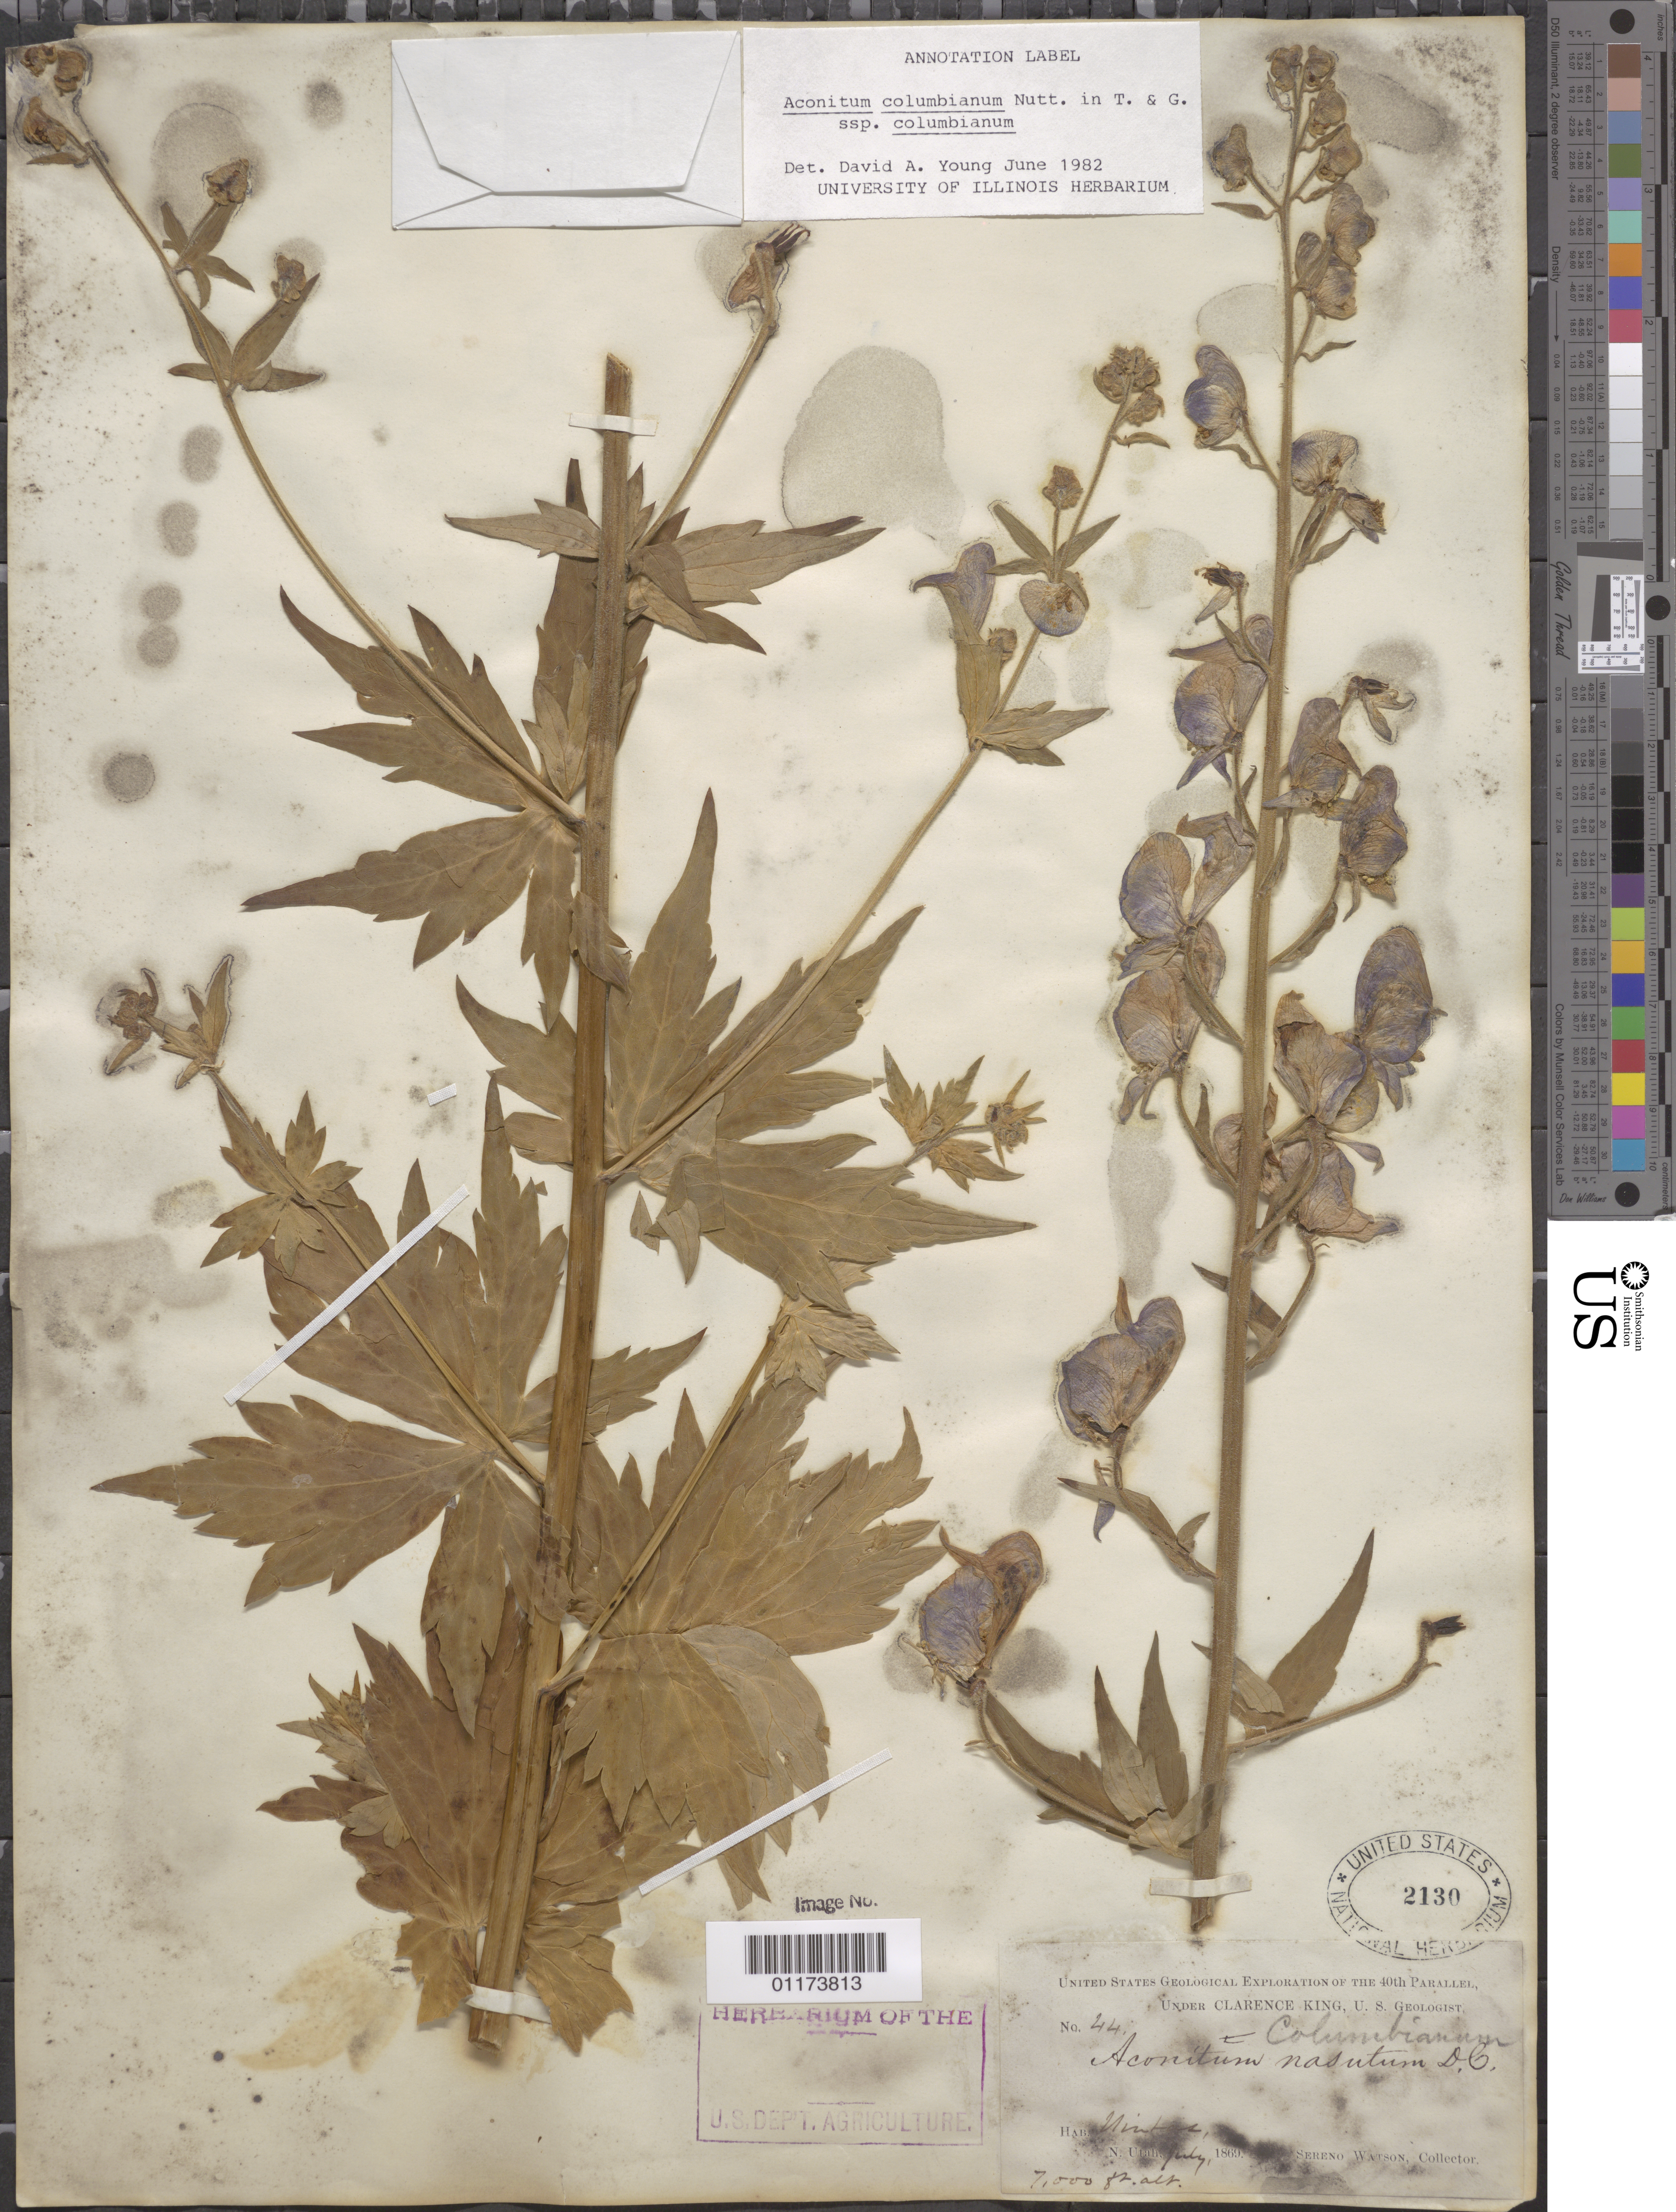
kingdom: Plantae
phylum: Tracheophyta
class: Magnoliopsida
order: Ranunculales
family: Ranunculaceae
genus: Aconitum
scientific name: Aconitum columbianum subsp. columbianum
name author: Nutt.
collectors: S. Watson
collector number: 44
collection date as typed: Jul 1869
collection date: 1869-07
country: United States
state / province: Utah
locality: Uintas, N. Utah.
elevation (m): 2134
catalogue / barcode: US 2130